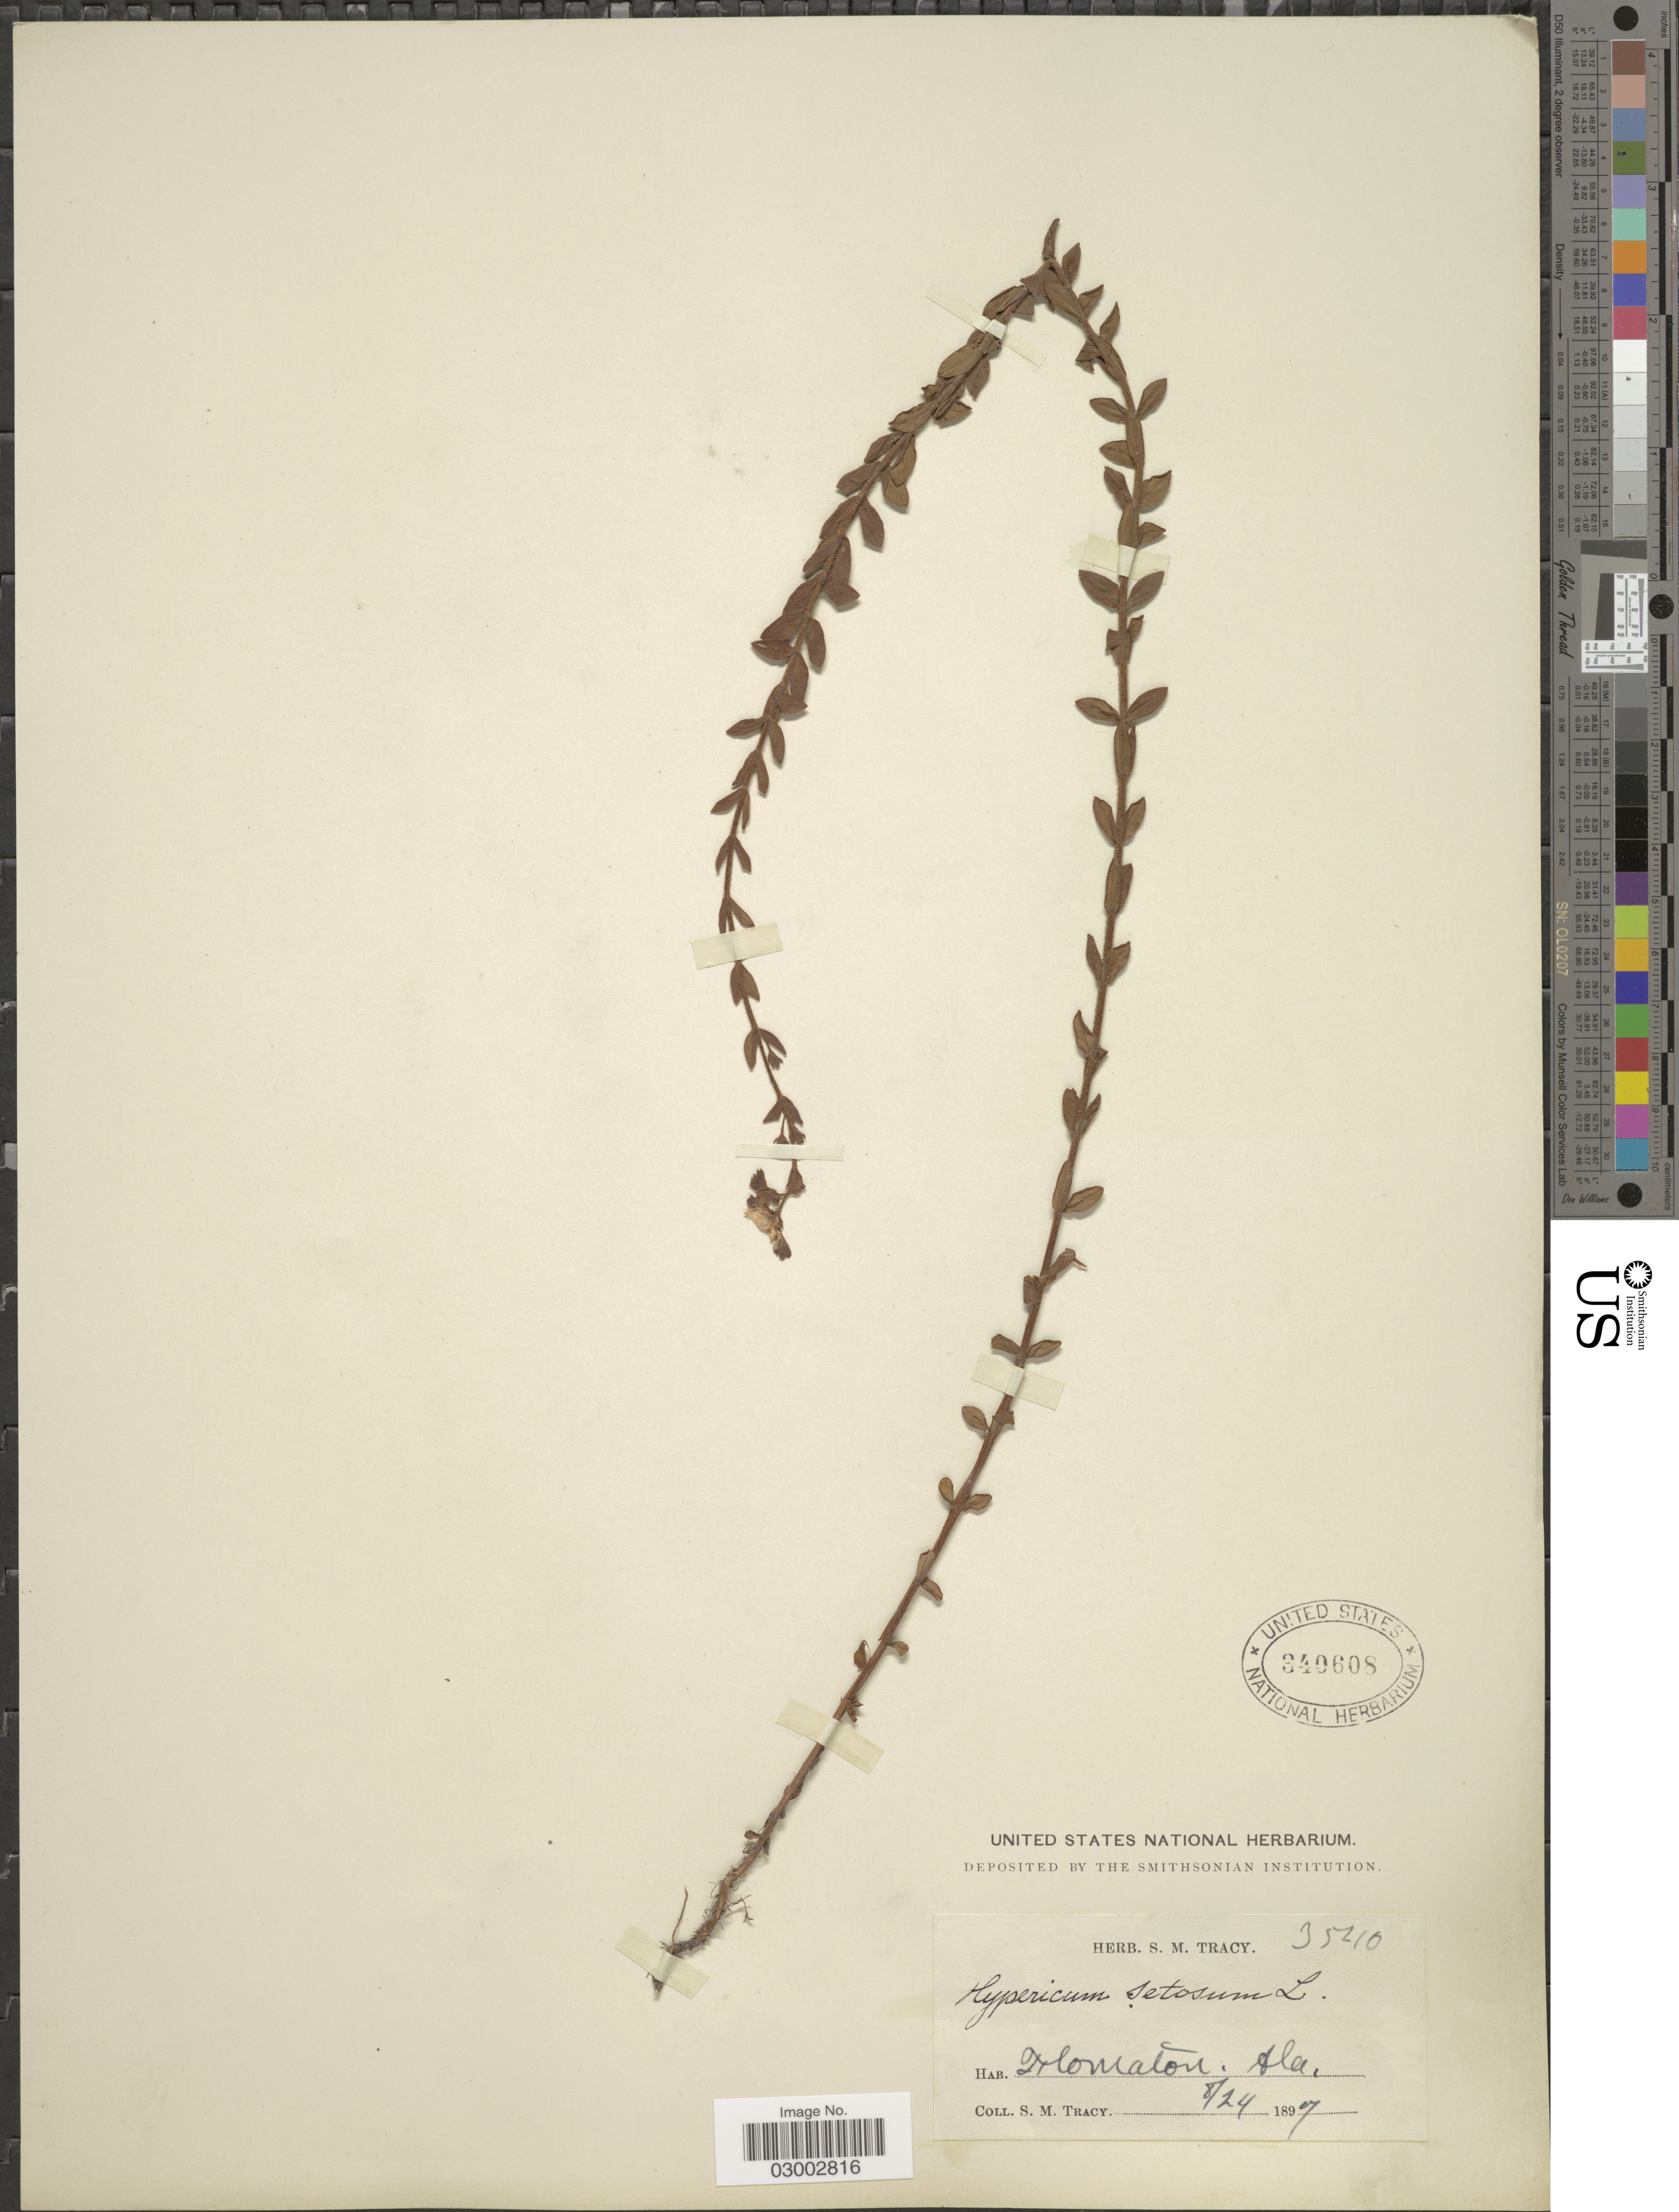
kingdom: Plantae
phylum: Tracheophyta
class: Magnoliopsida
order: Malpighiales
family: Hypericaceae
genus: Hypericum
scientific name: Hypericum setosum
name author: L.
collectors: S. M. Tracy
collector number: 3540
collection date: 1897-08-24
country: United States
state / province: Alabama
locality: Flomaton.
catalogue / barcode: US 340608